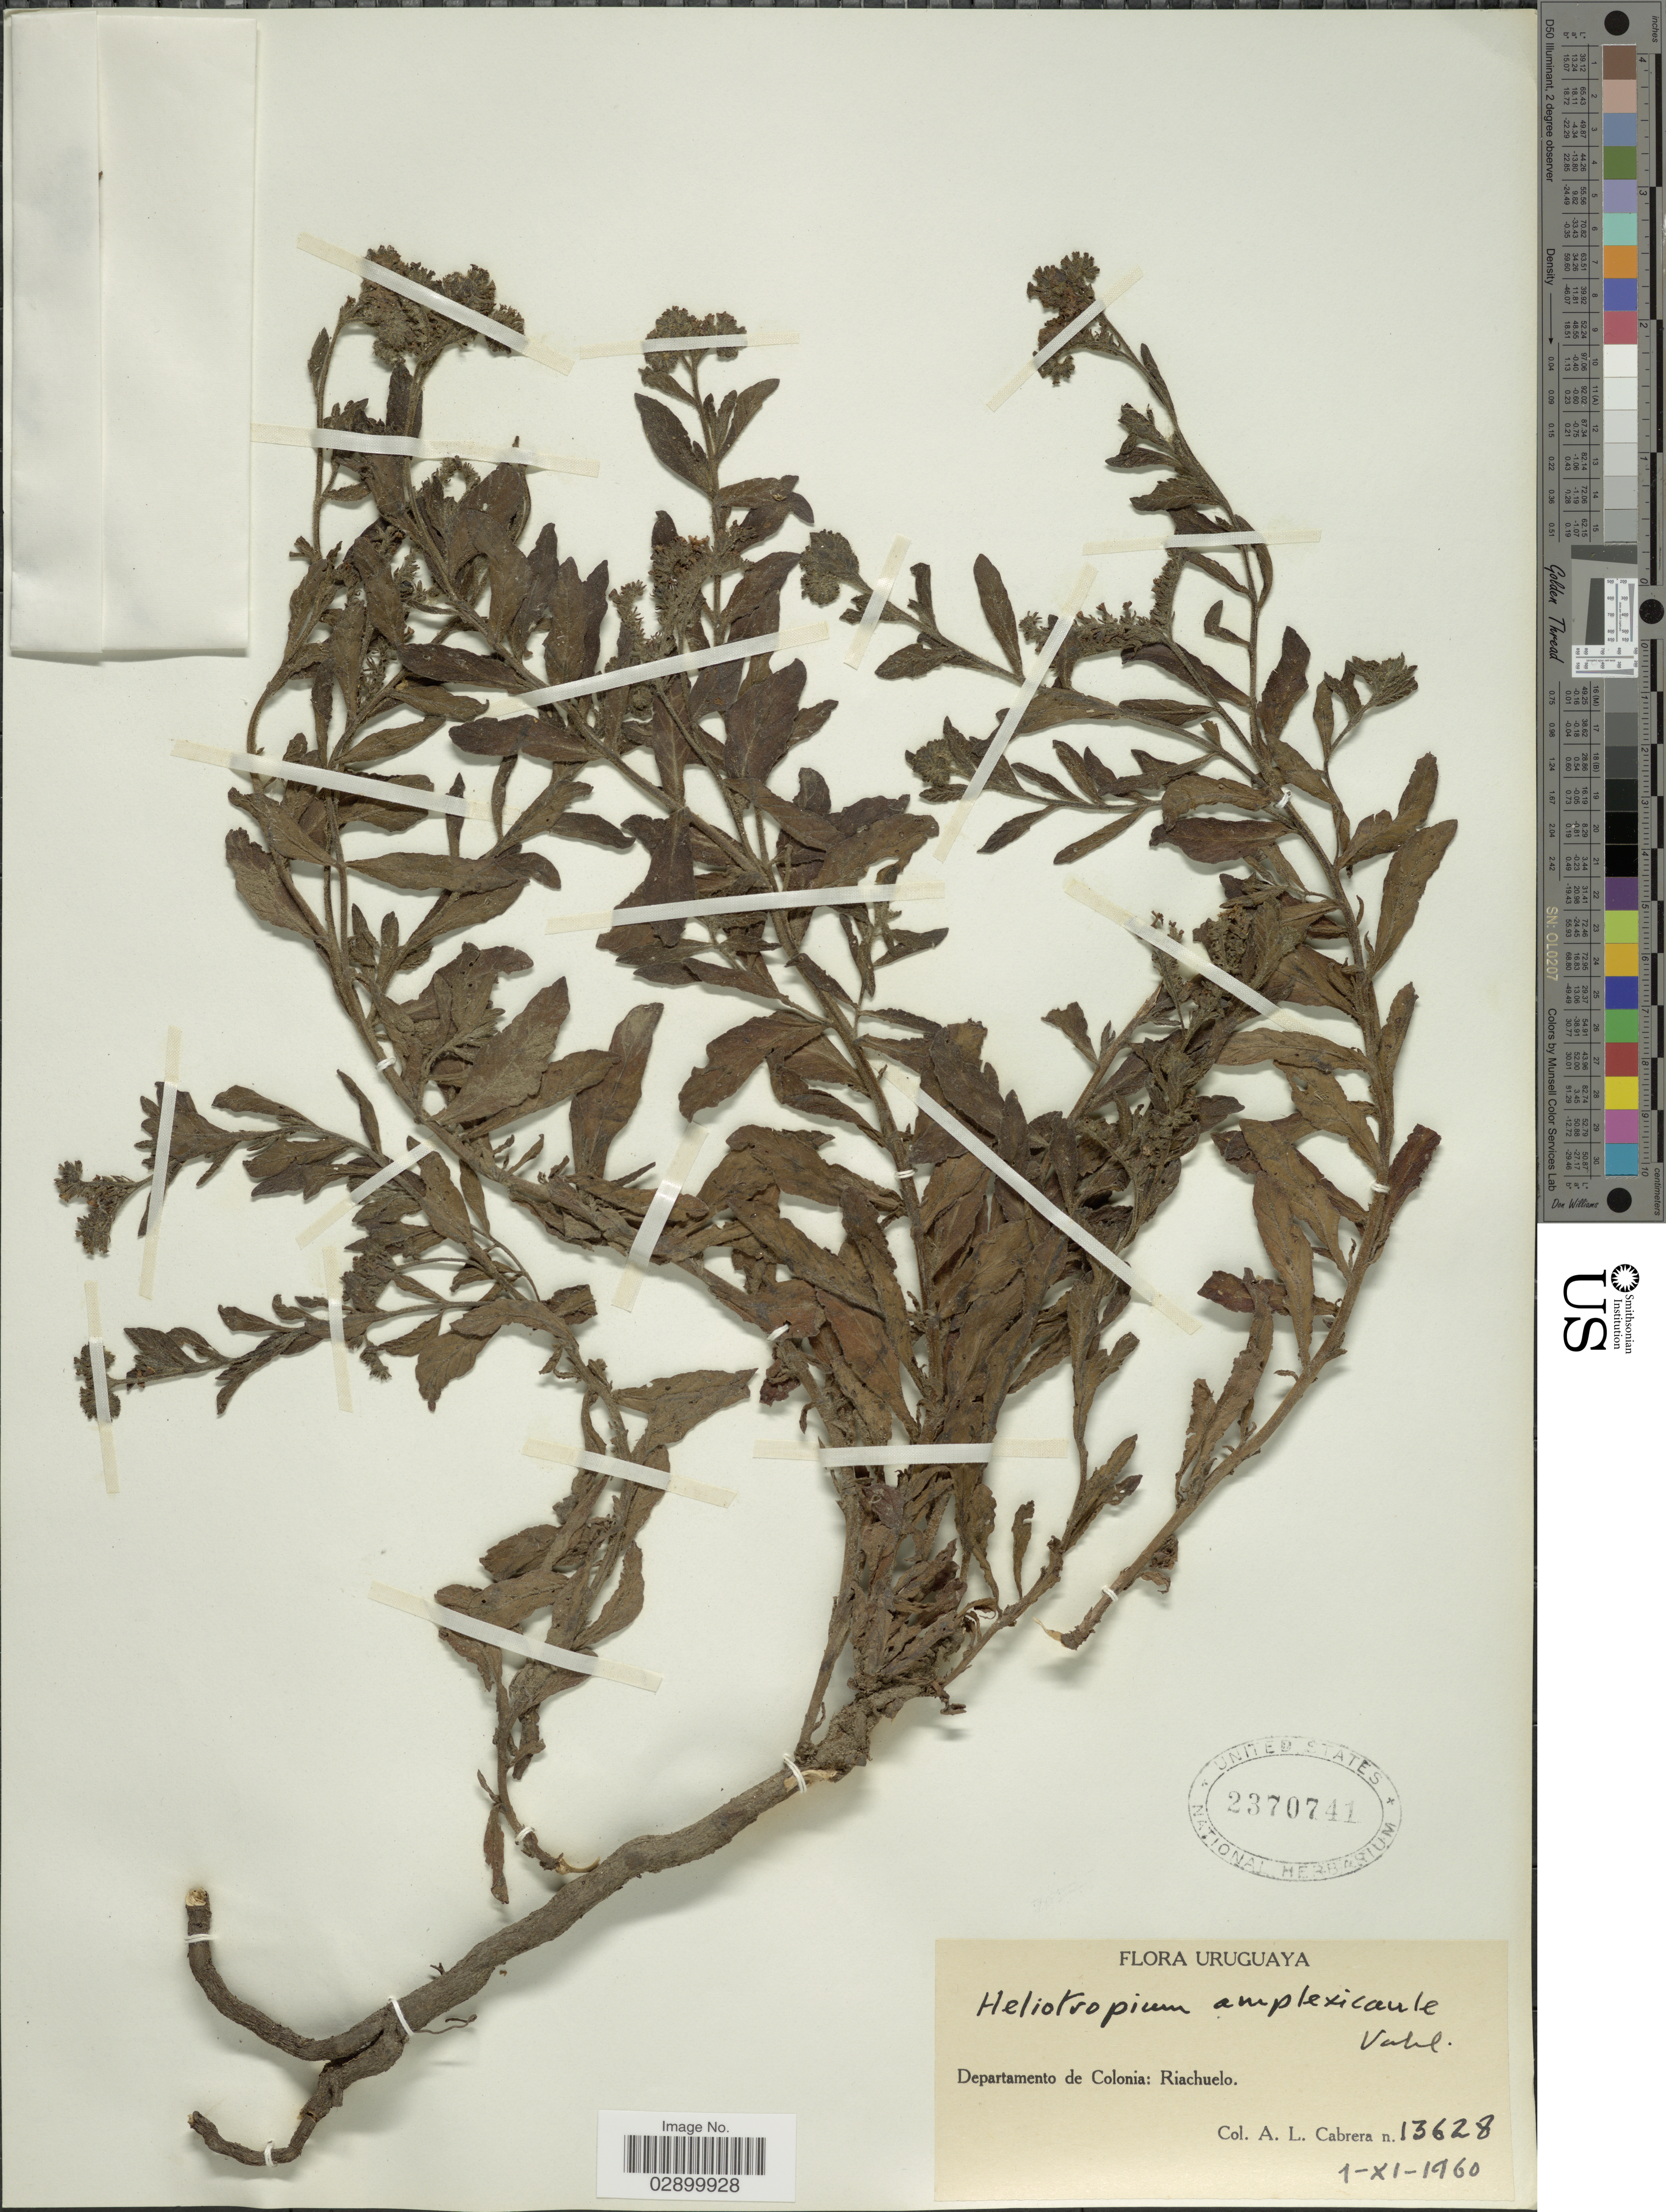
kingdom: Plantae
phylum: Tracheophyta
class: Magnoliopsida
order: Boraginales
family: Heliotropiaceae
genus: Heliotropium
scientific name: Heliotropium amplexicaule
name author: Vahl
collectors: A. L. Cabrera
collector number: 13628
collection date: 1960-11-01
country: Uruguay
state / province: Colonia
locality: Departamento de Colonia: Riachuelo.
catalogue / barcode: US 2370741